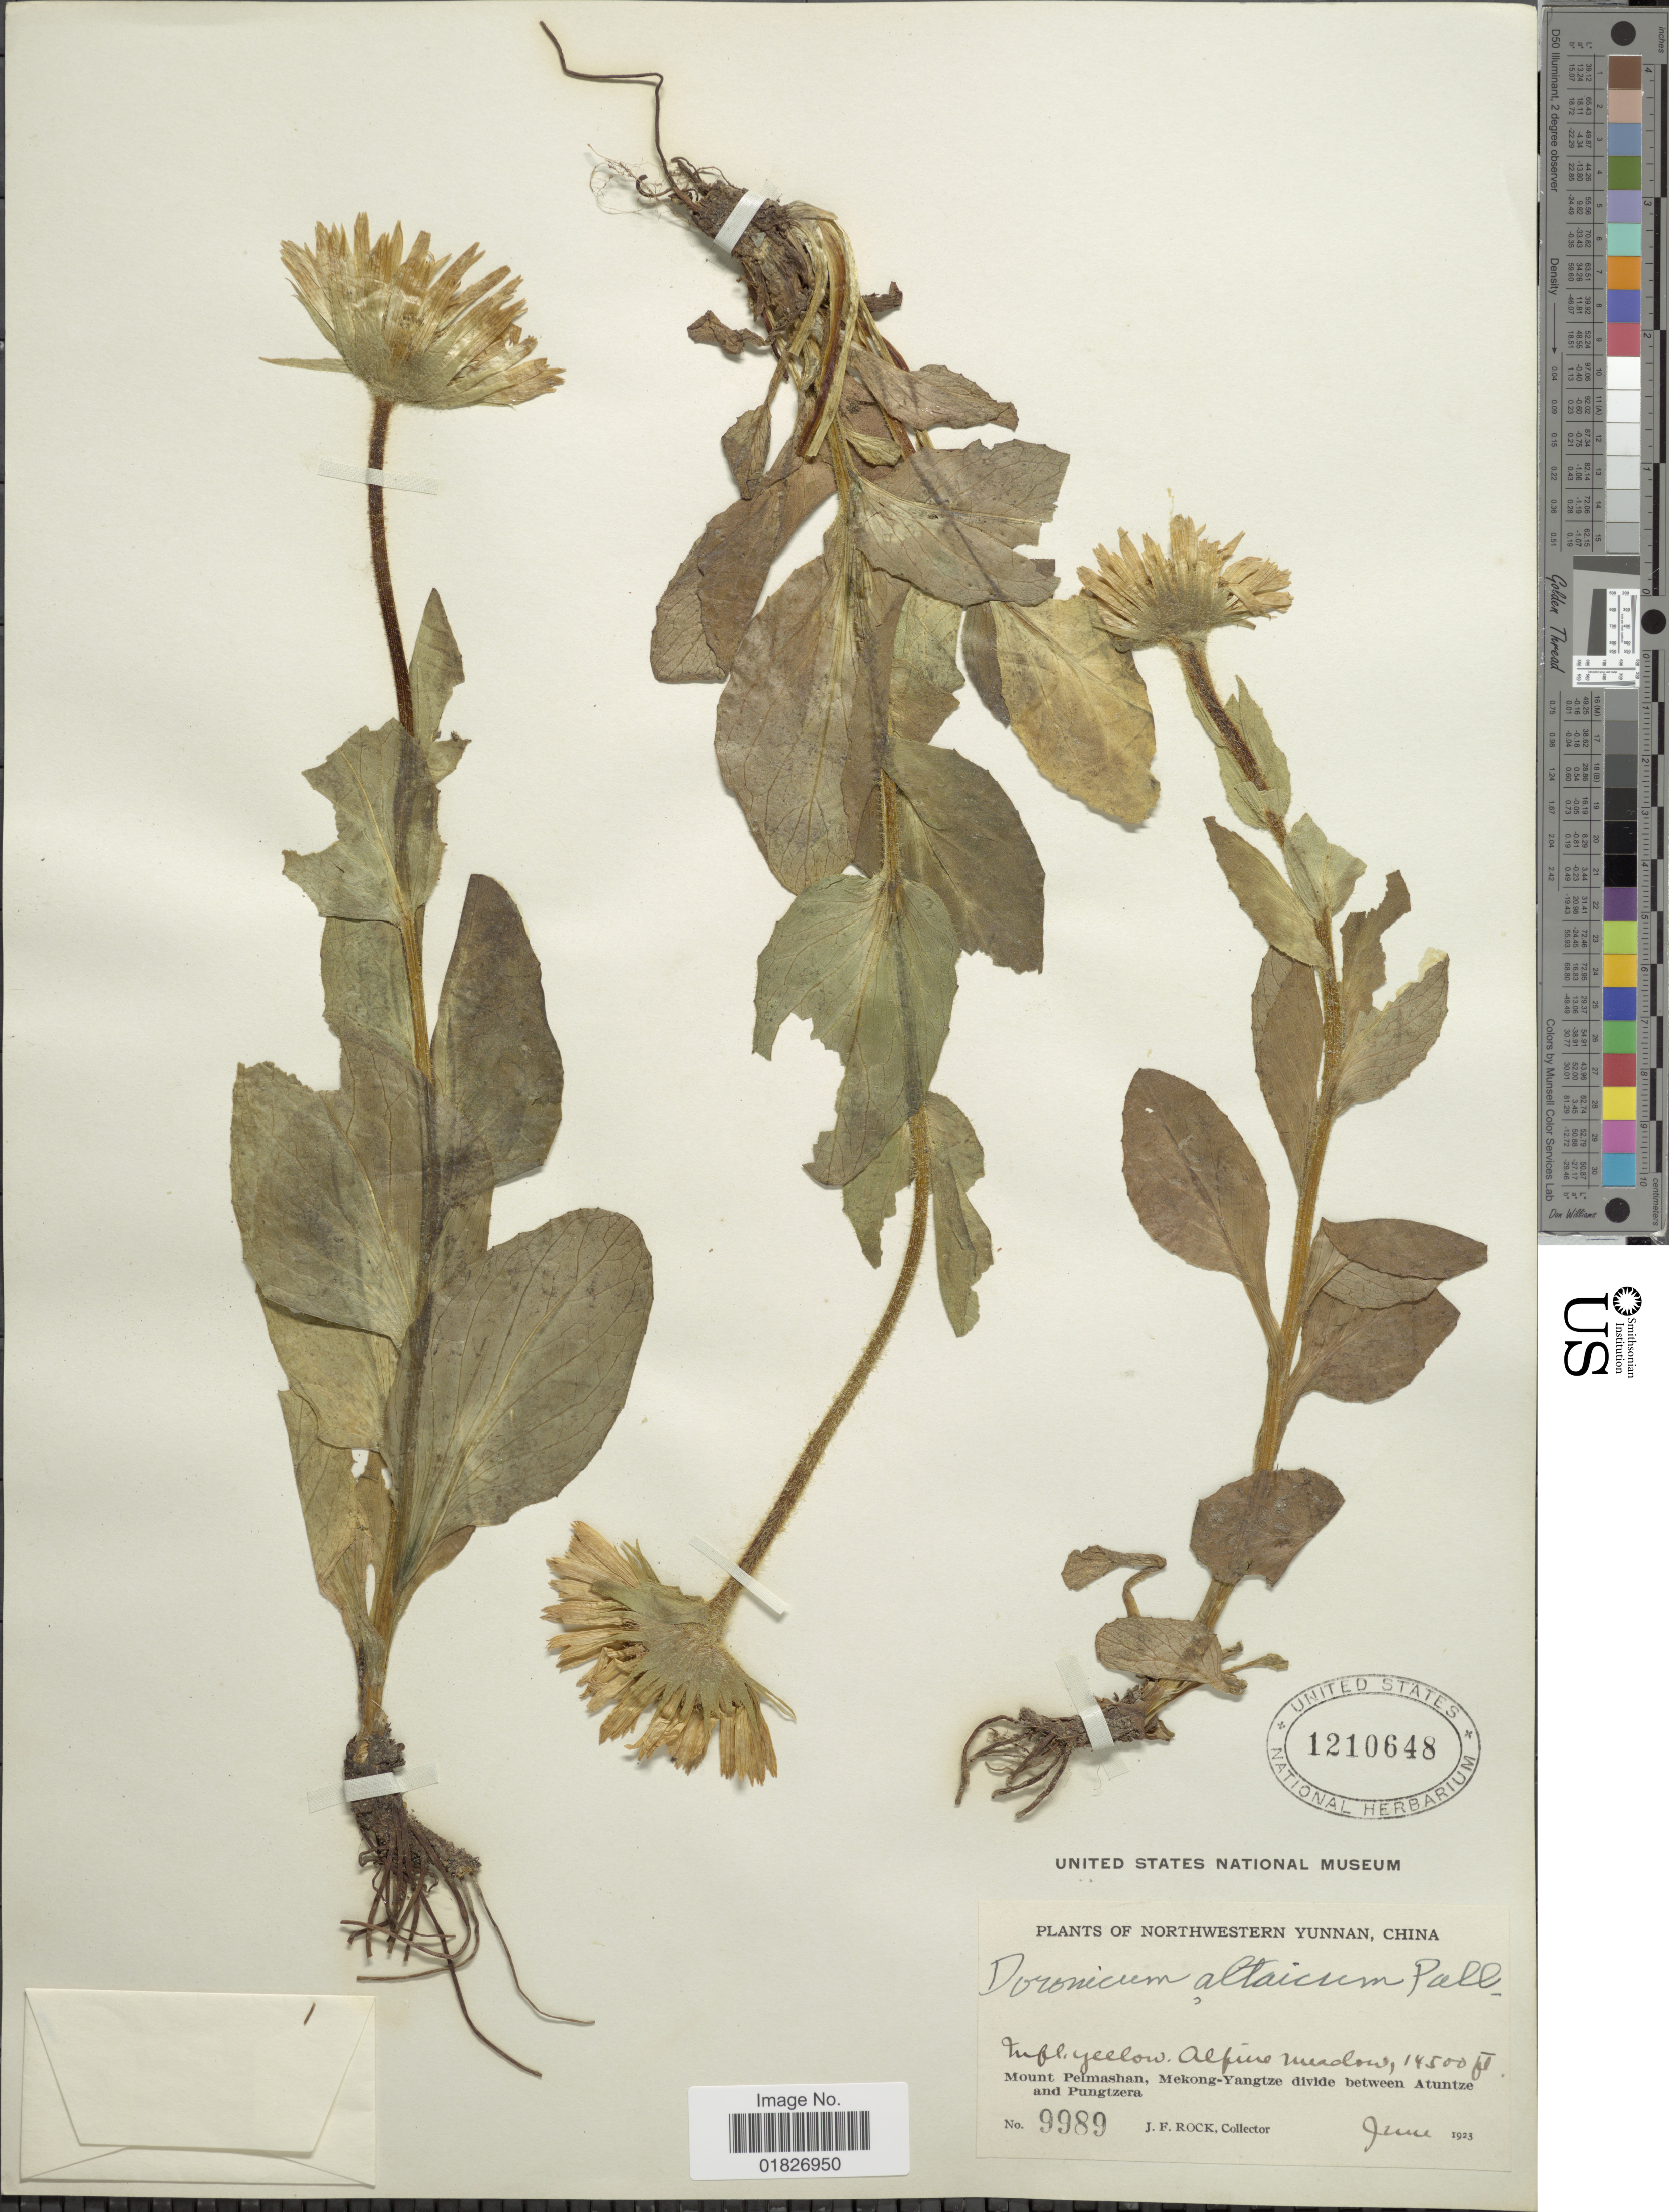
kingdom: Plantae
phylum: Tracheophyta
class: Magnoliopsida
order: Asterales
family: Asteraceae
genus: Doronicum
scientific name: Doronicum atlaicum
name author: Pall.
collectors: J. Rock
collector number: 9989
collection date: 1923-06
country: China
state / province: Yunnan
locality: Northwestern Yunnan, Mount Pelmashan, Mekong-Yangtze divide between Atuntze and Pungtzera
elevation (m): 4420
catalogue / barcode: US 1210648